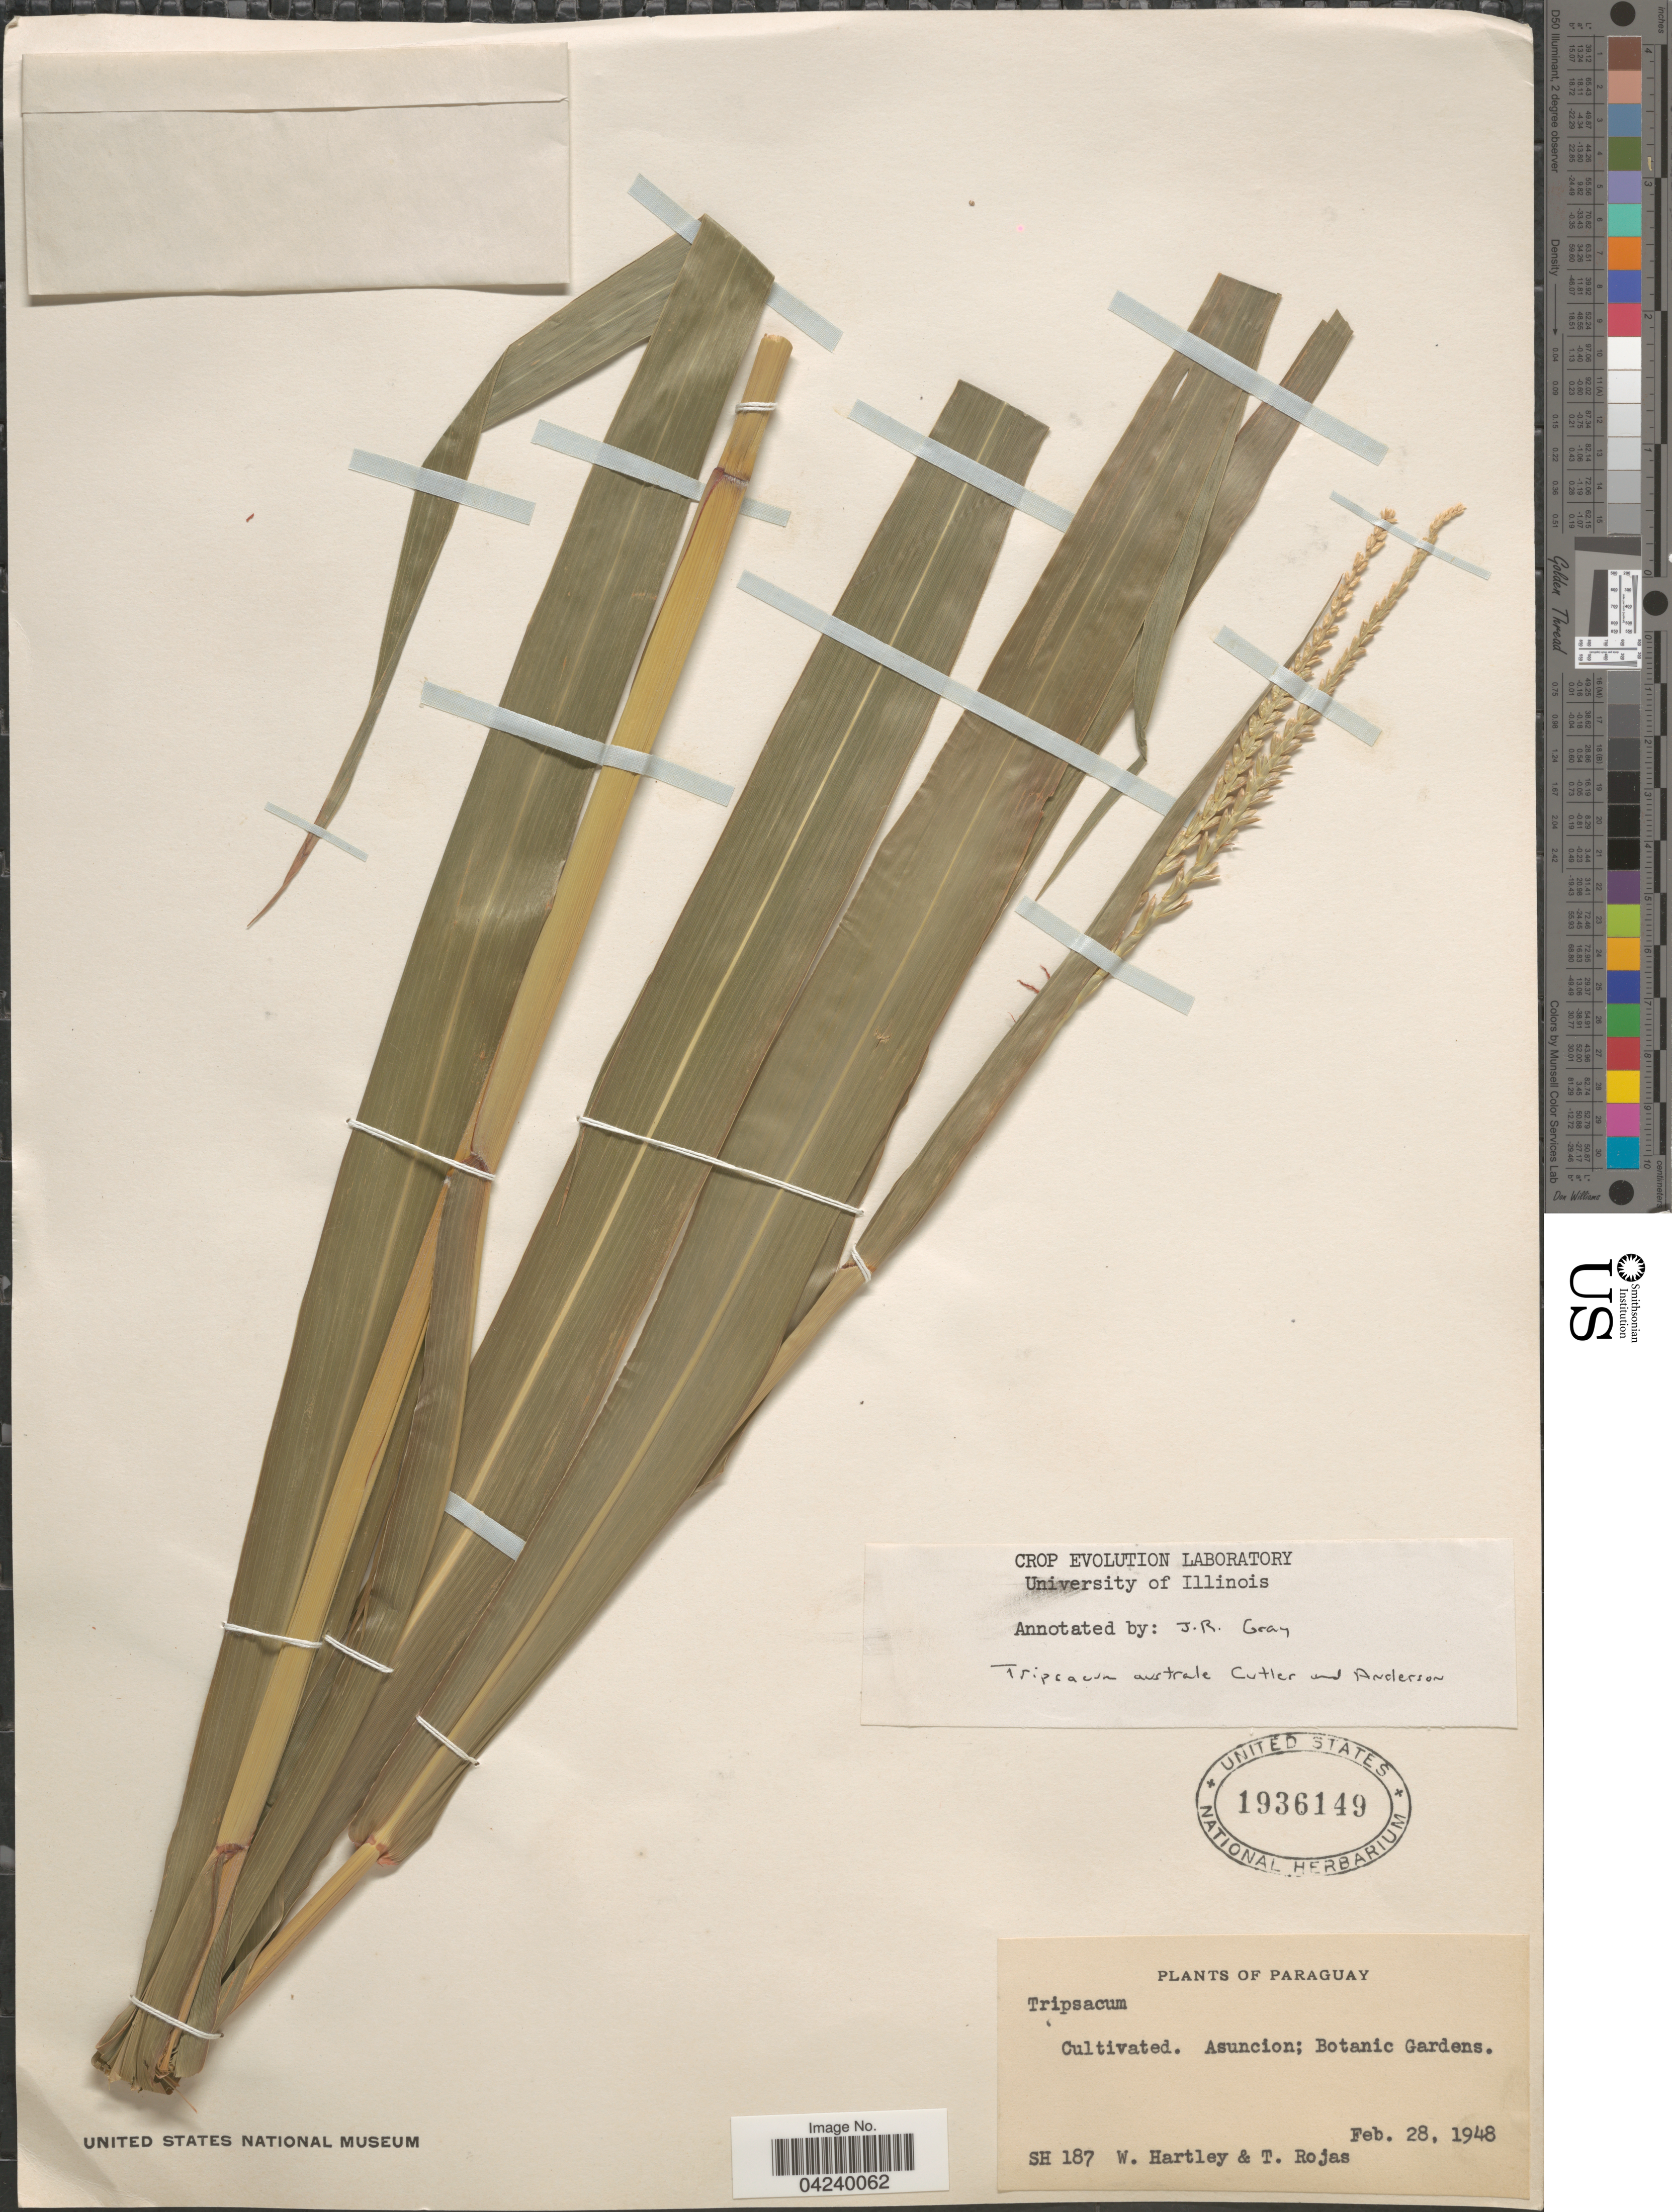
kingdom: Plantae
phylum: Tracheophyta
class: Liliopsida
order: Poales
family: Poaceae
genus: Tripsacum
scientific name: Tripsacum australe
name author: H.C. Cutler & E.S. Anderson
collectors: W. Hartley & T. Rojas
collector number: SH187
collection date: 1948-02-28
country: Paraguay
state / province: Asuncion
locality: Botanic Gardens.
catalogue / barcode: US 1936149